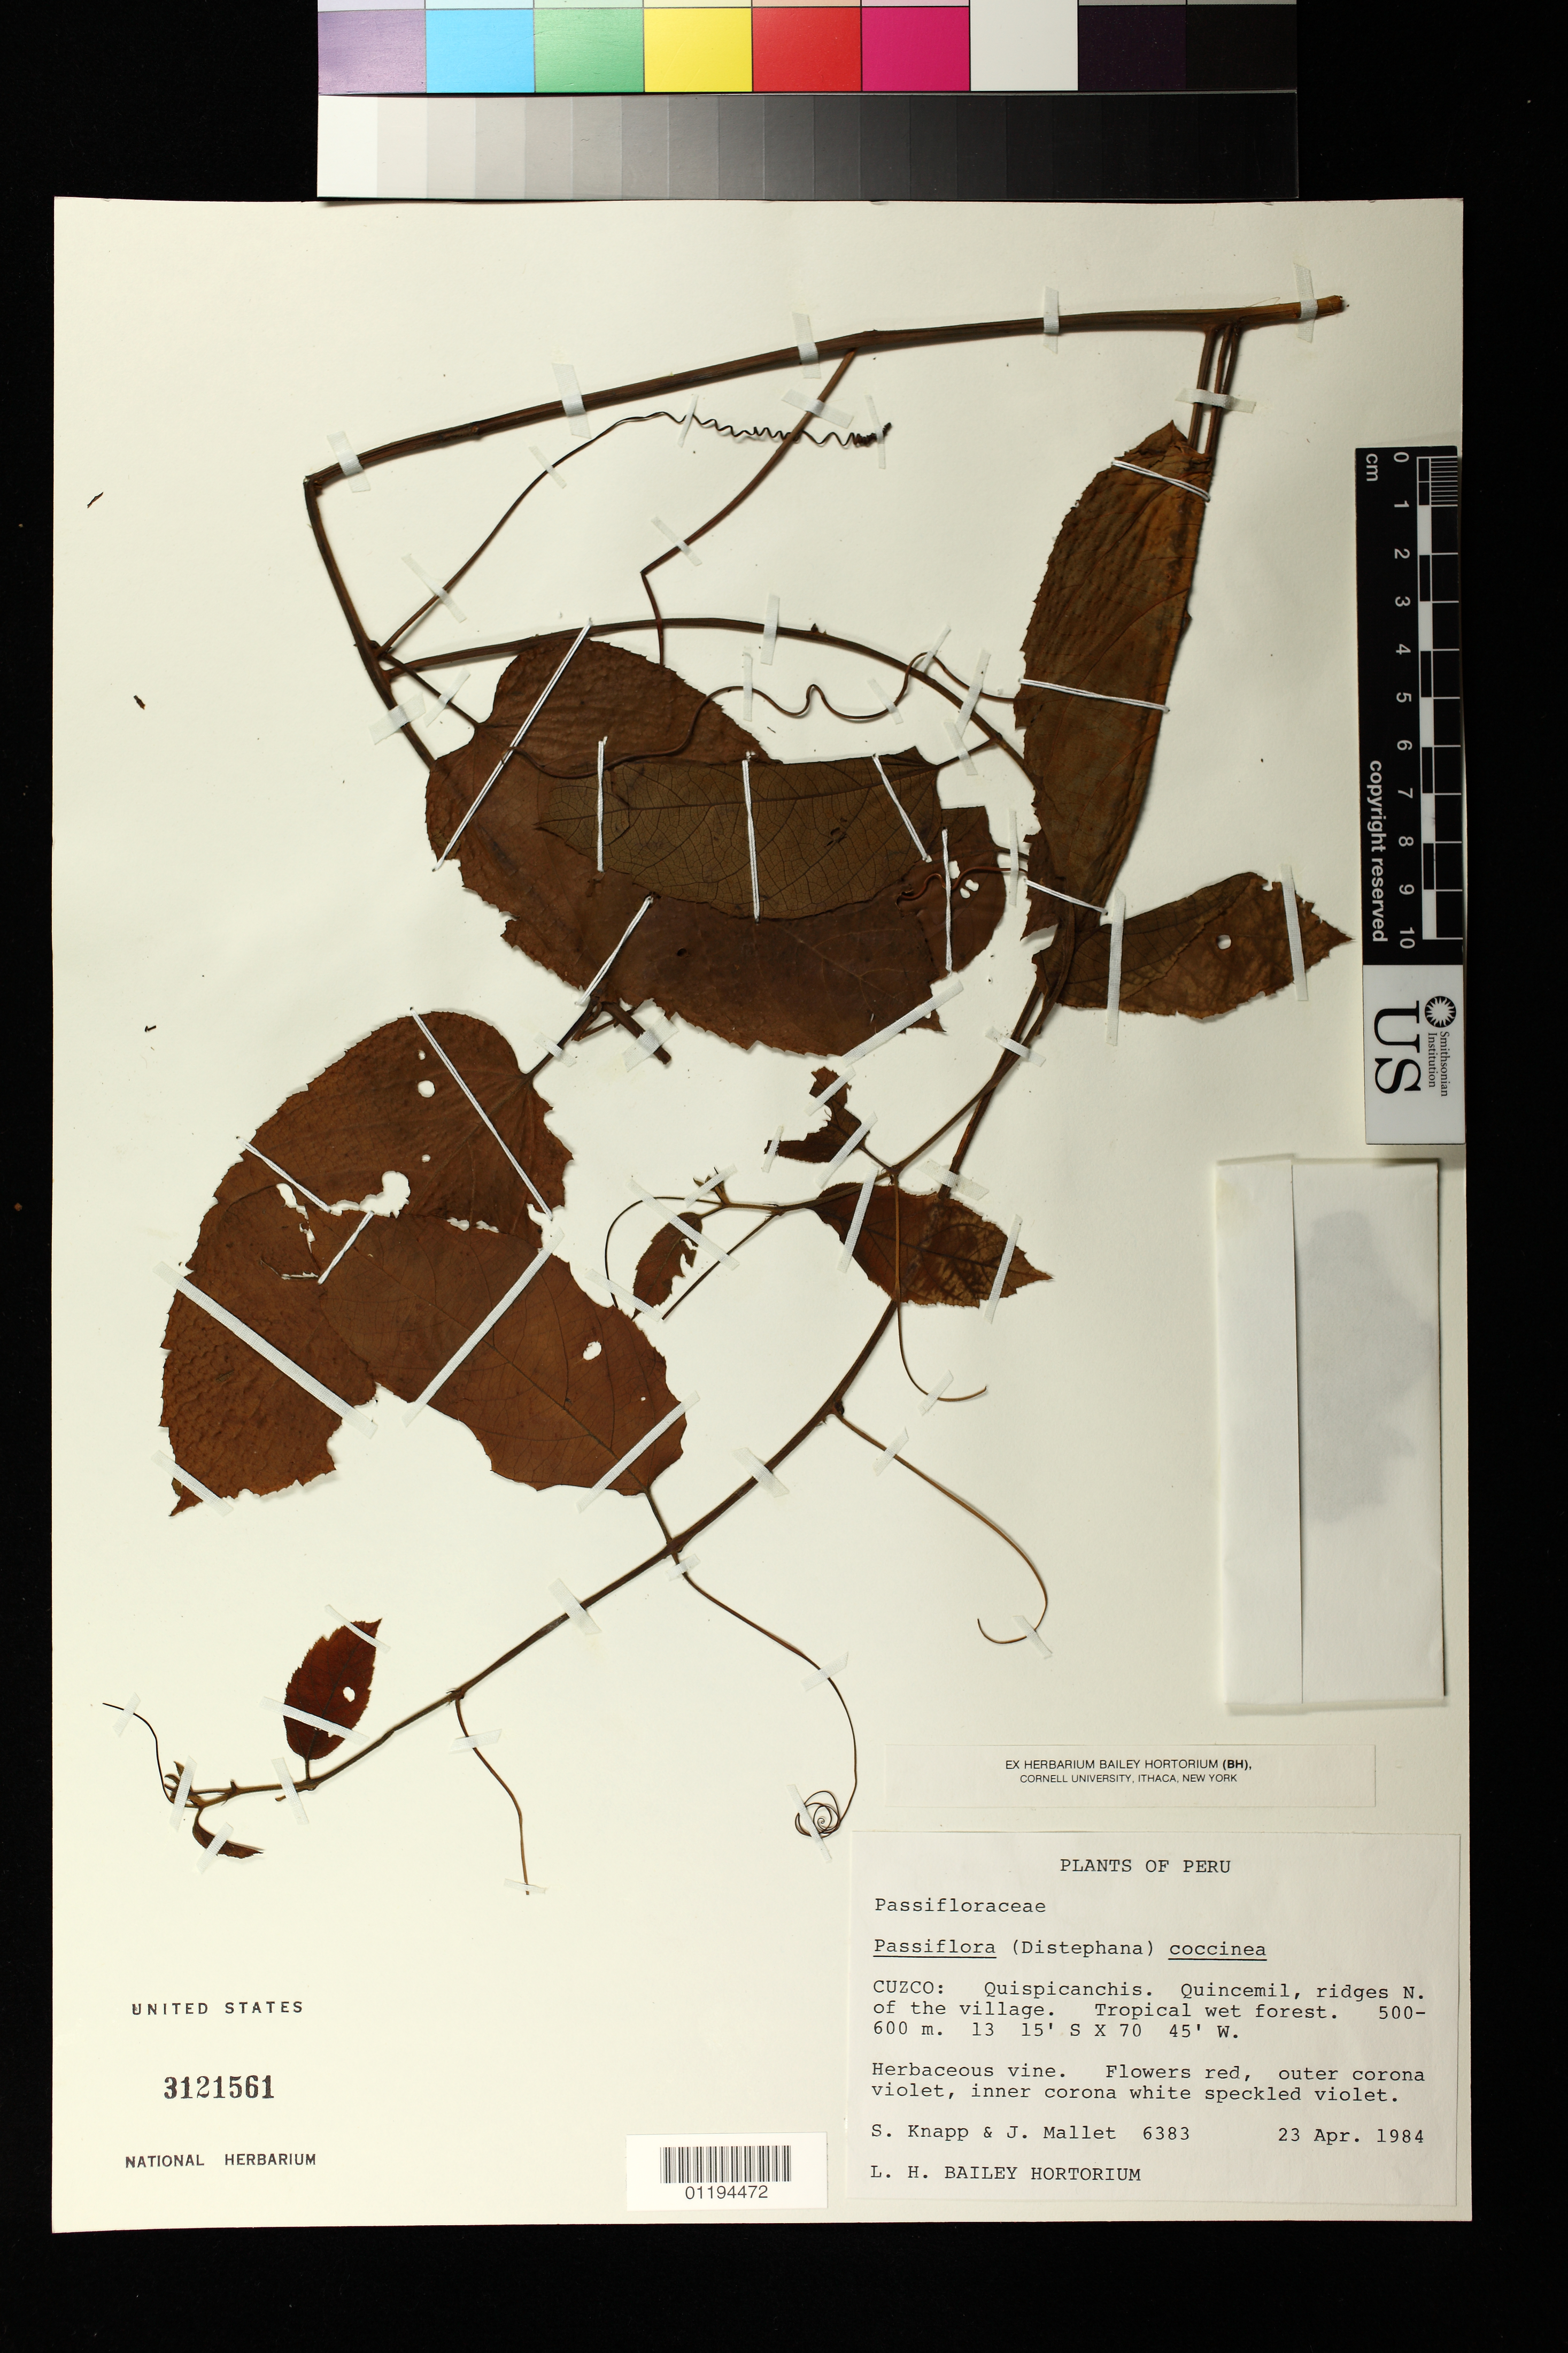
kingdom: Plantae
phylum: Tracheophyta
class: Magnoliopsida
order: Malpighiales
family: Passifloraceae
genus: Passiflora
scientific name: Passiflora coccinea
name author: Aubl.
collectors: S. Knapp & J. Mallett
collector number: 6383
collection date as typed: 23 Apr 1984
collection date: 1984-04-23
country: Peru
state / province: Cusco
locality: CUZCO: Quispicanchis. Quincemil, ridges N. of the village.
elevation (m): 500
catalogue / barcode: US 3121561